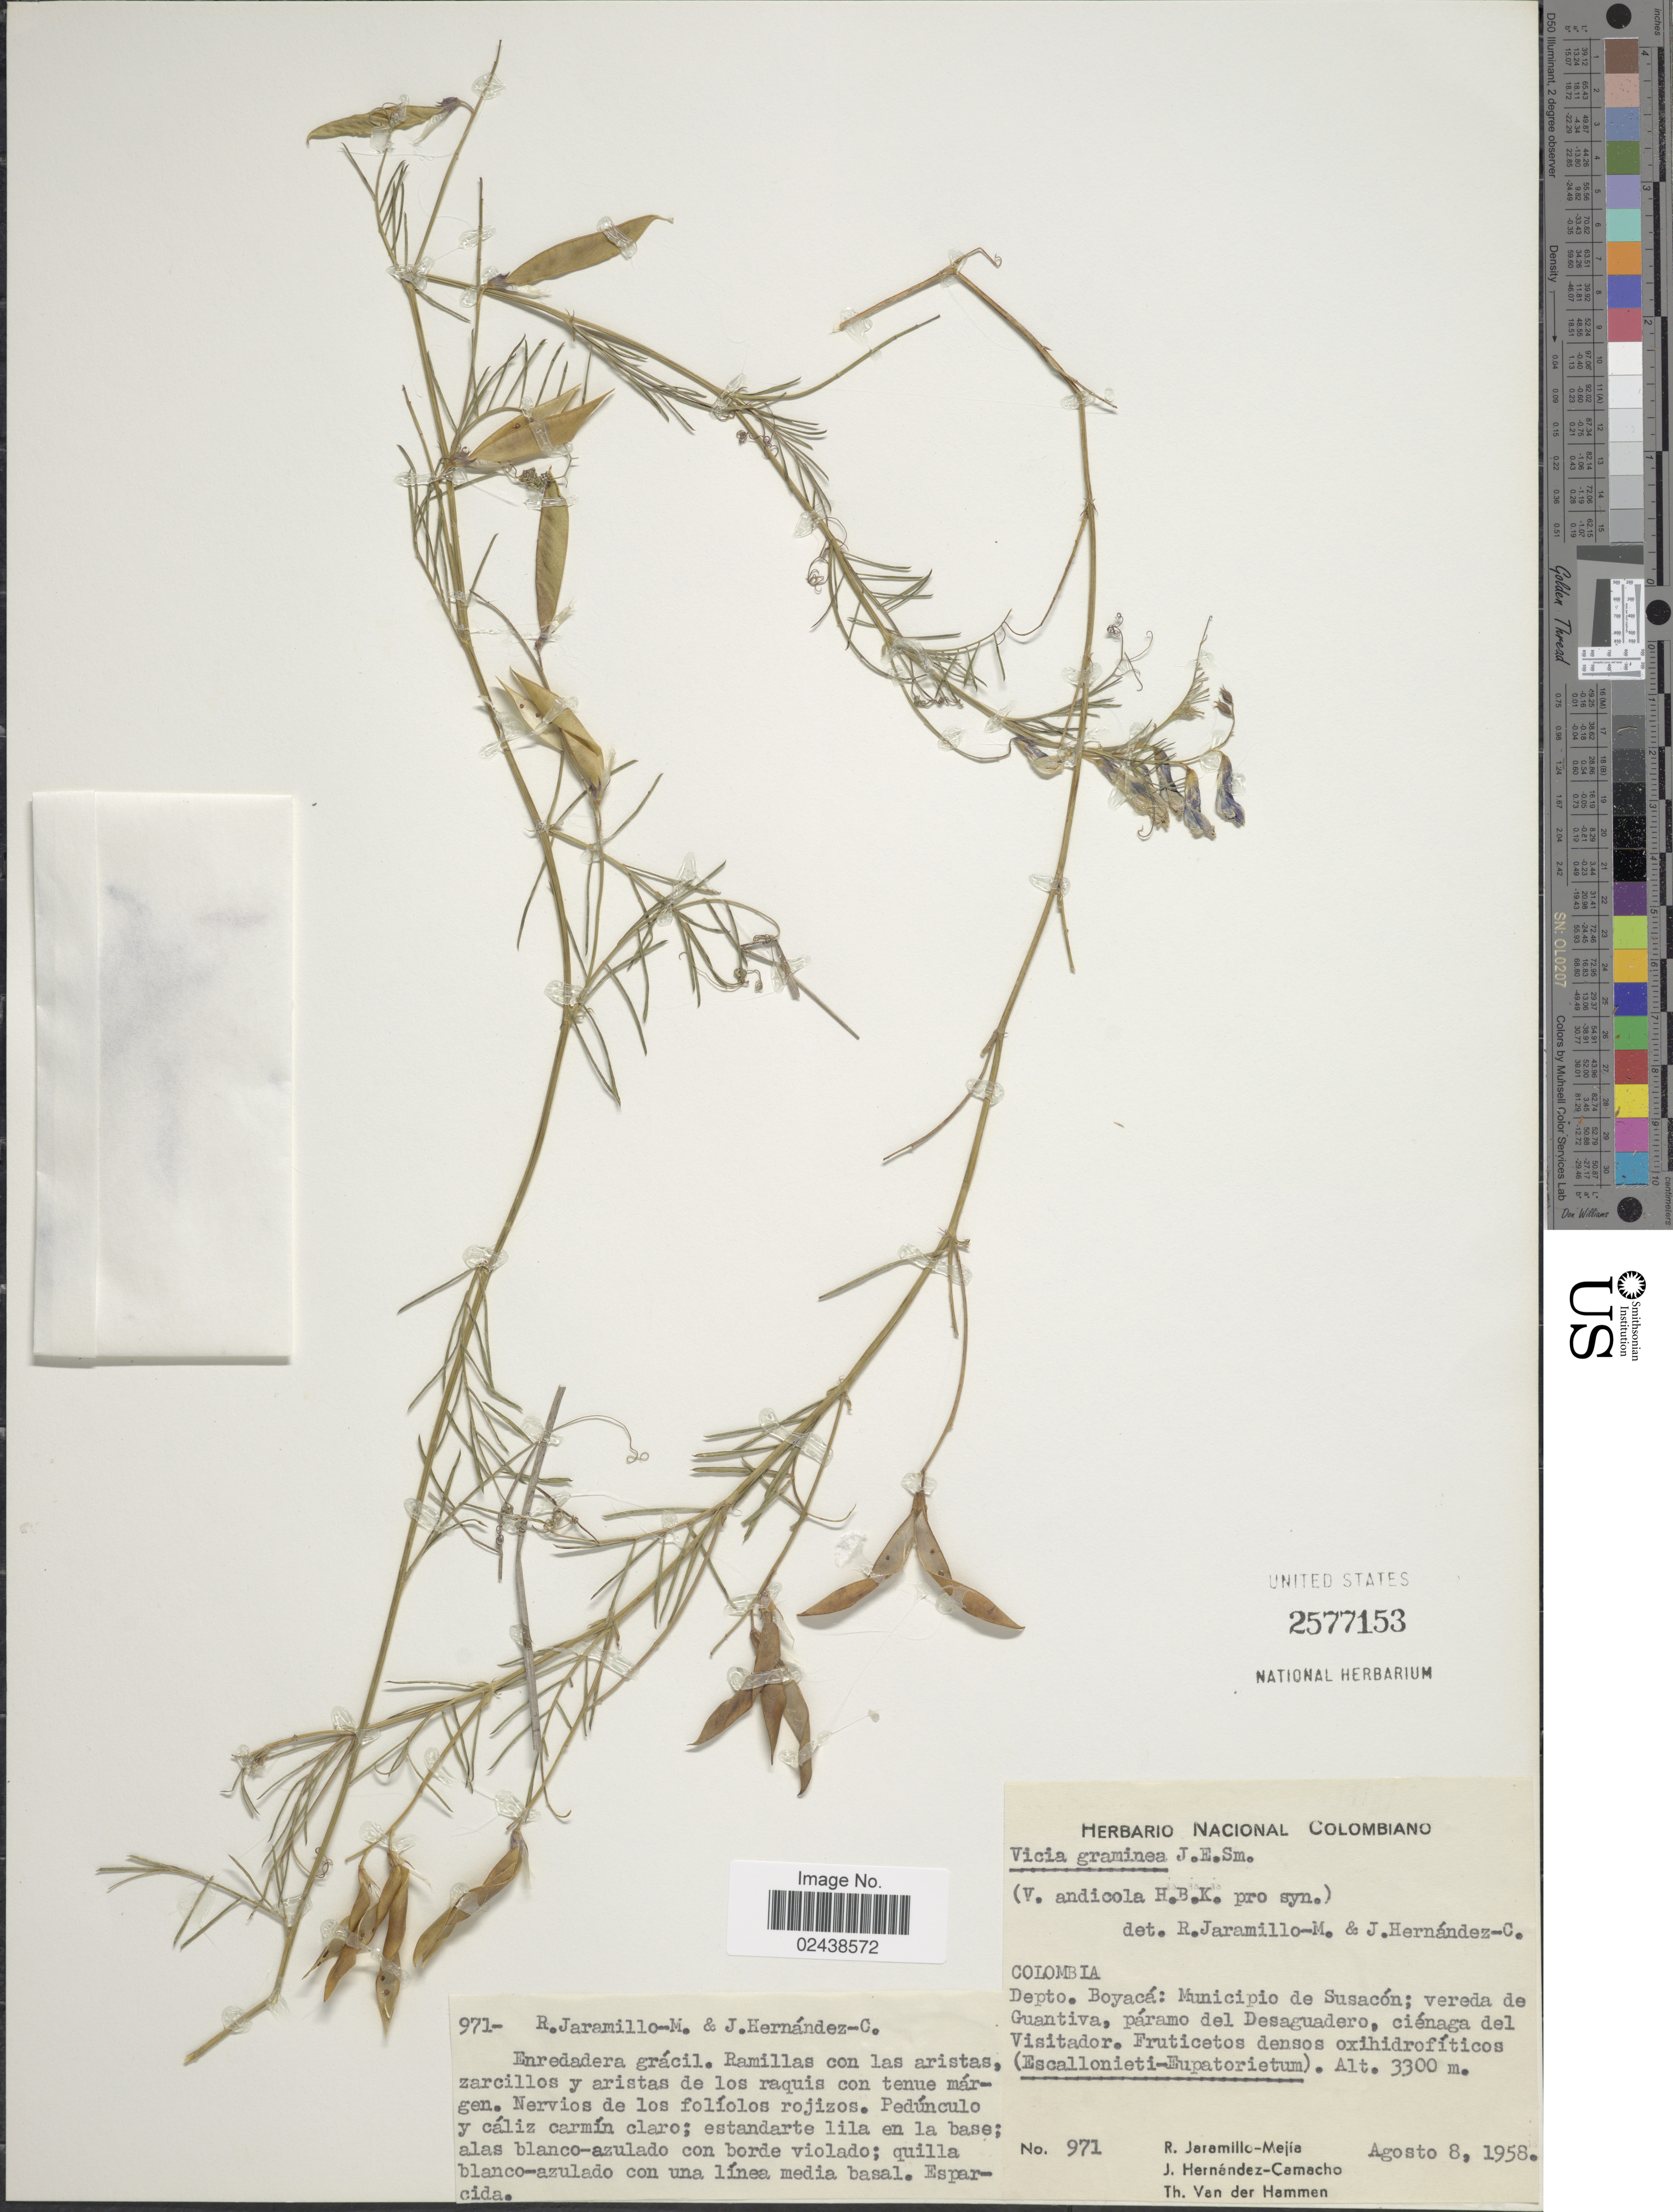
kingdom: Plantae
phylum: Tracheophyta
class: Magnoliopsida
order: Fabales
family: Fabaceae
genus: Vicia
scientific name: Vicia graminea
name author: Sm.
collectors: R. Jaramillo M., J. Hernández-Camacho & T. Van der Hammen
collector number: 971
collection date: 1958-08-08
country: Colombia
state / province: Boyacá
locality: Municipio de Susacon; verda de Guantiva, páramo del Desaguadero, cienaga del Visitador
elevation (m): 3300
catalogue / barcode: US 2577153